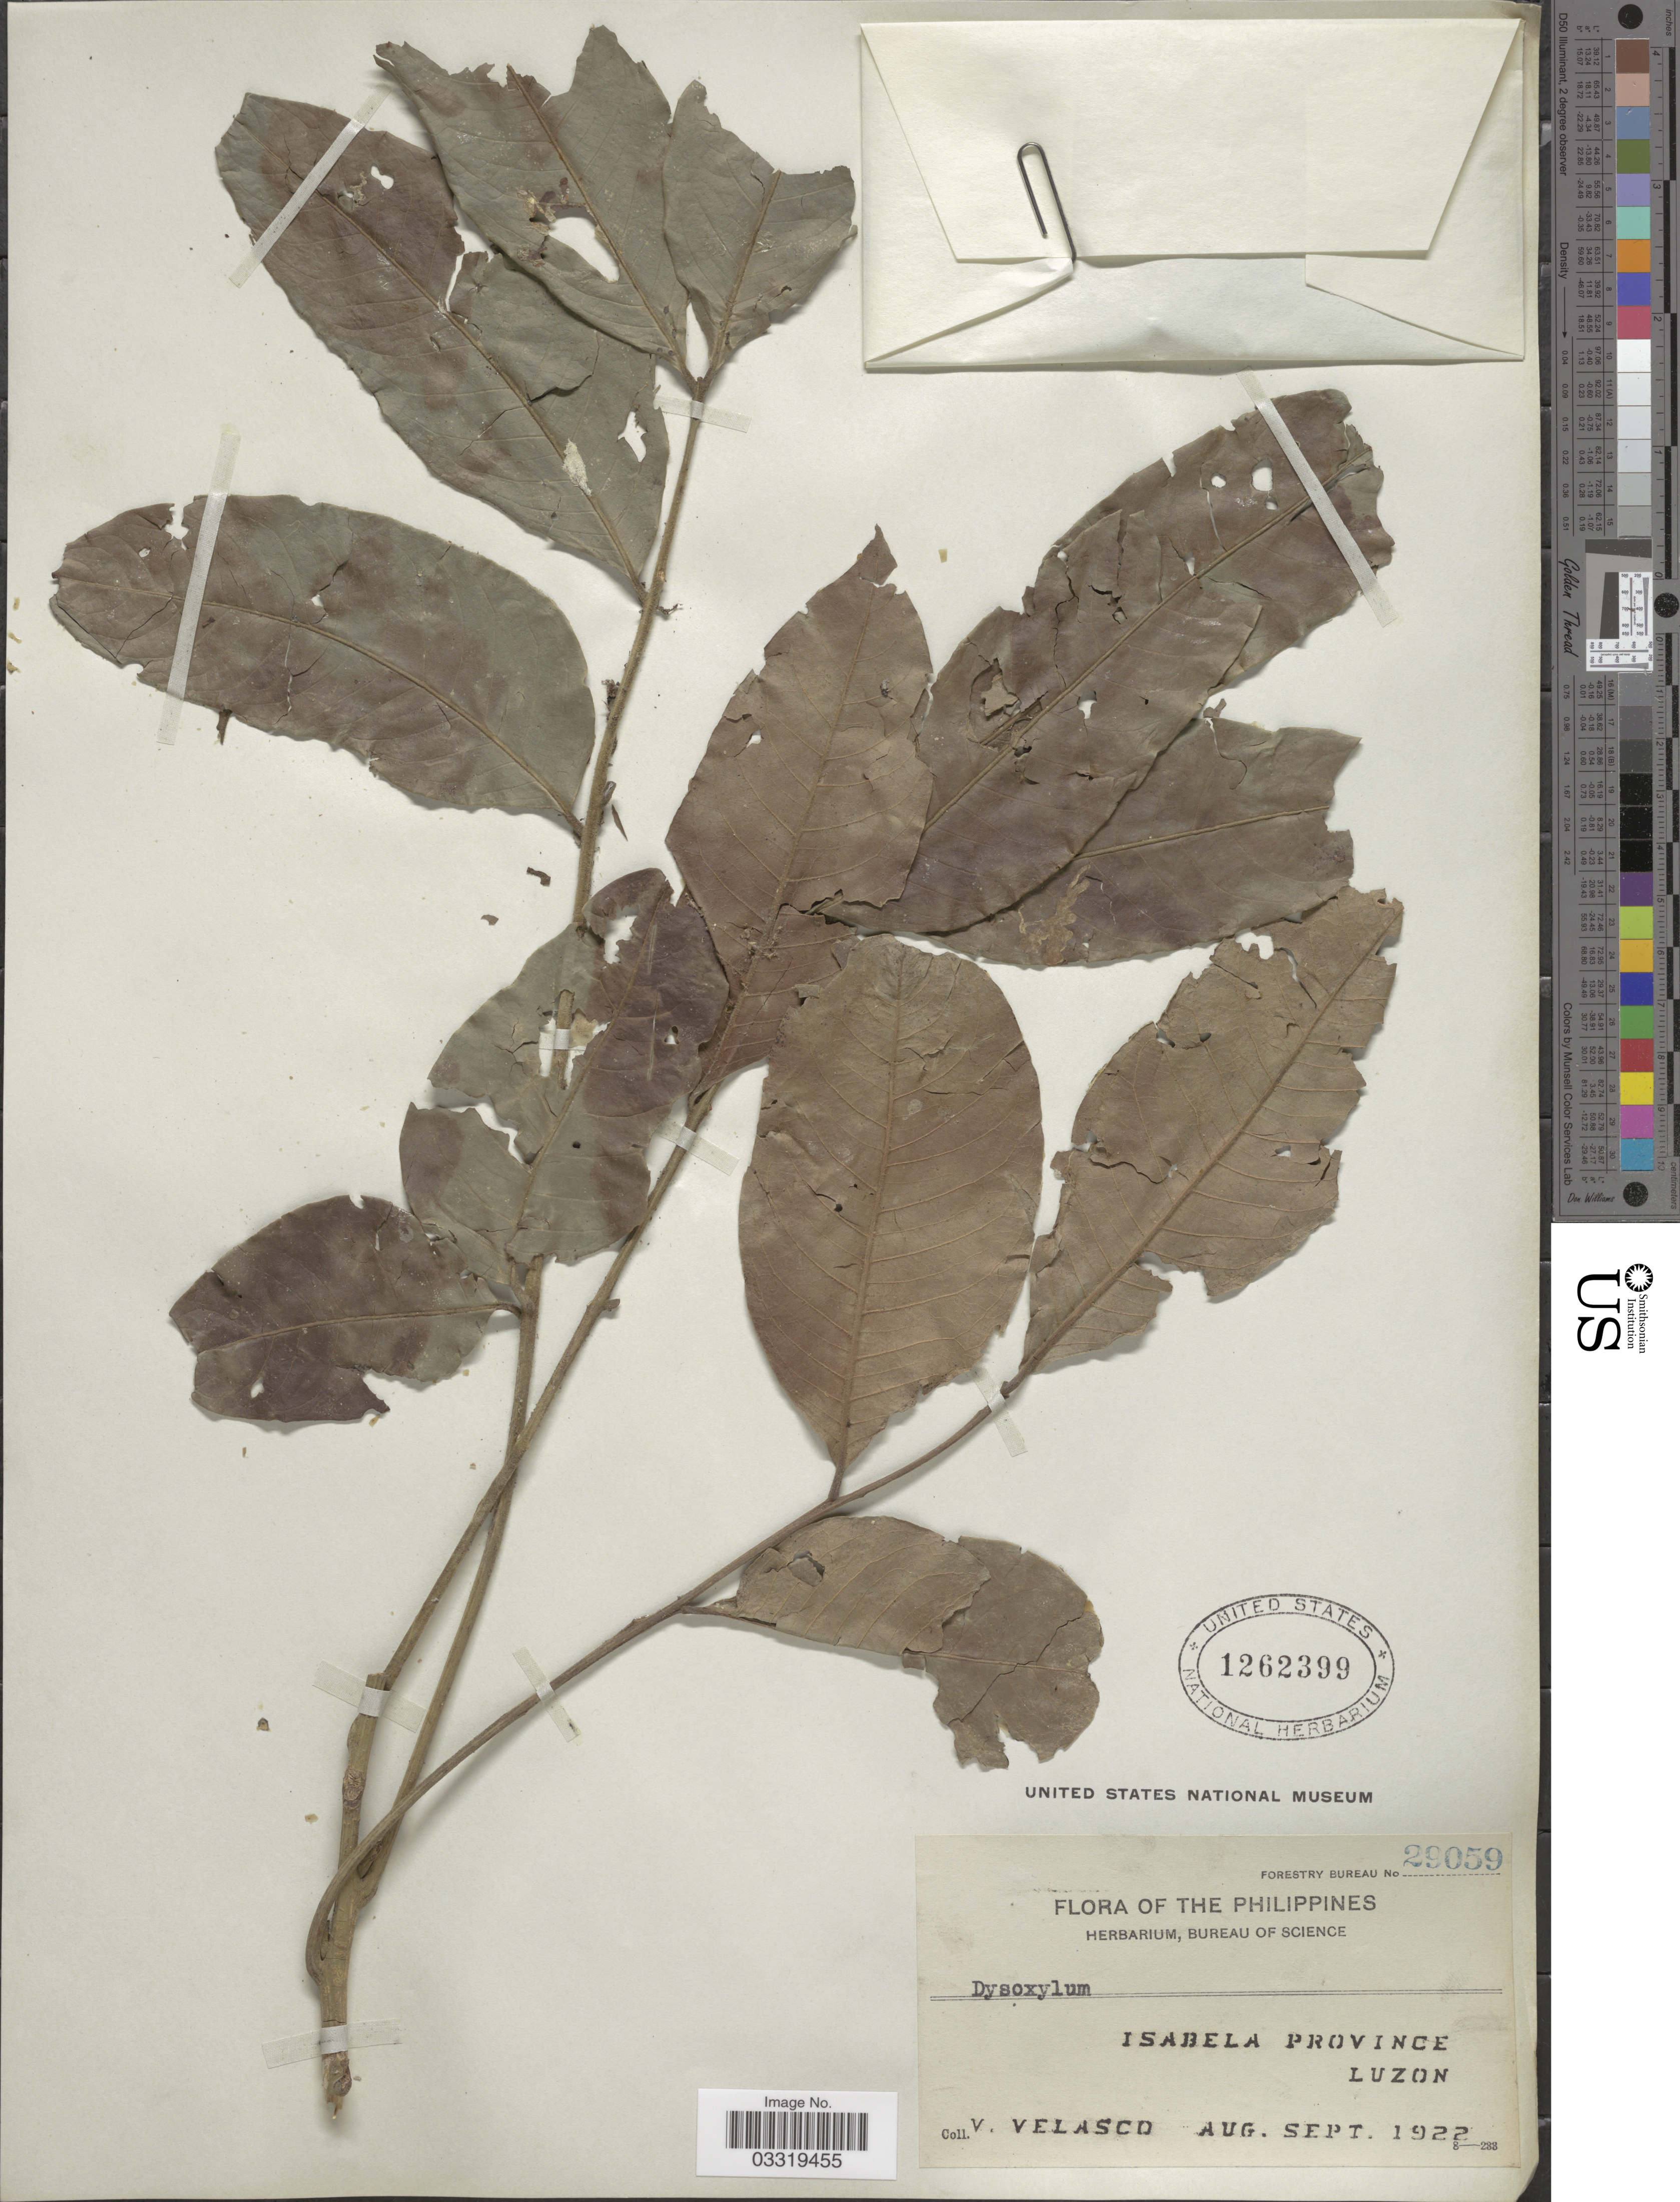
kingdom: Plantae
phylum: Tracheophyta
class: Magnoliopsida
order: Sapindales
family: Meliaceae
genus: Dysoxylum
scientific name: Dysoxylum sp.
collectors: V. Velasco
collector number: Forestry Bureau 29059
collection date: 1922-08/1922-09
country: Philippines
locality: Isabela Province, Luzon.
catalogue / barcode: US 1262399